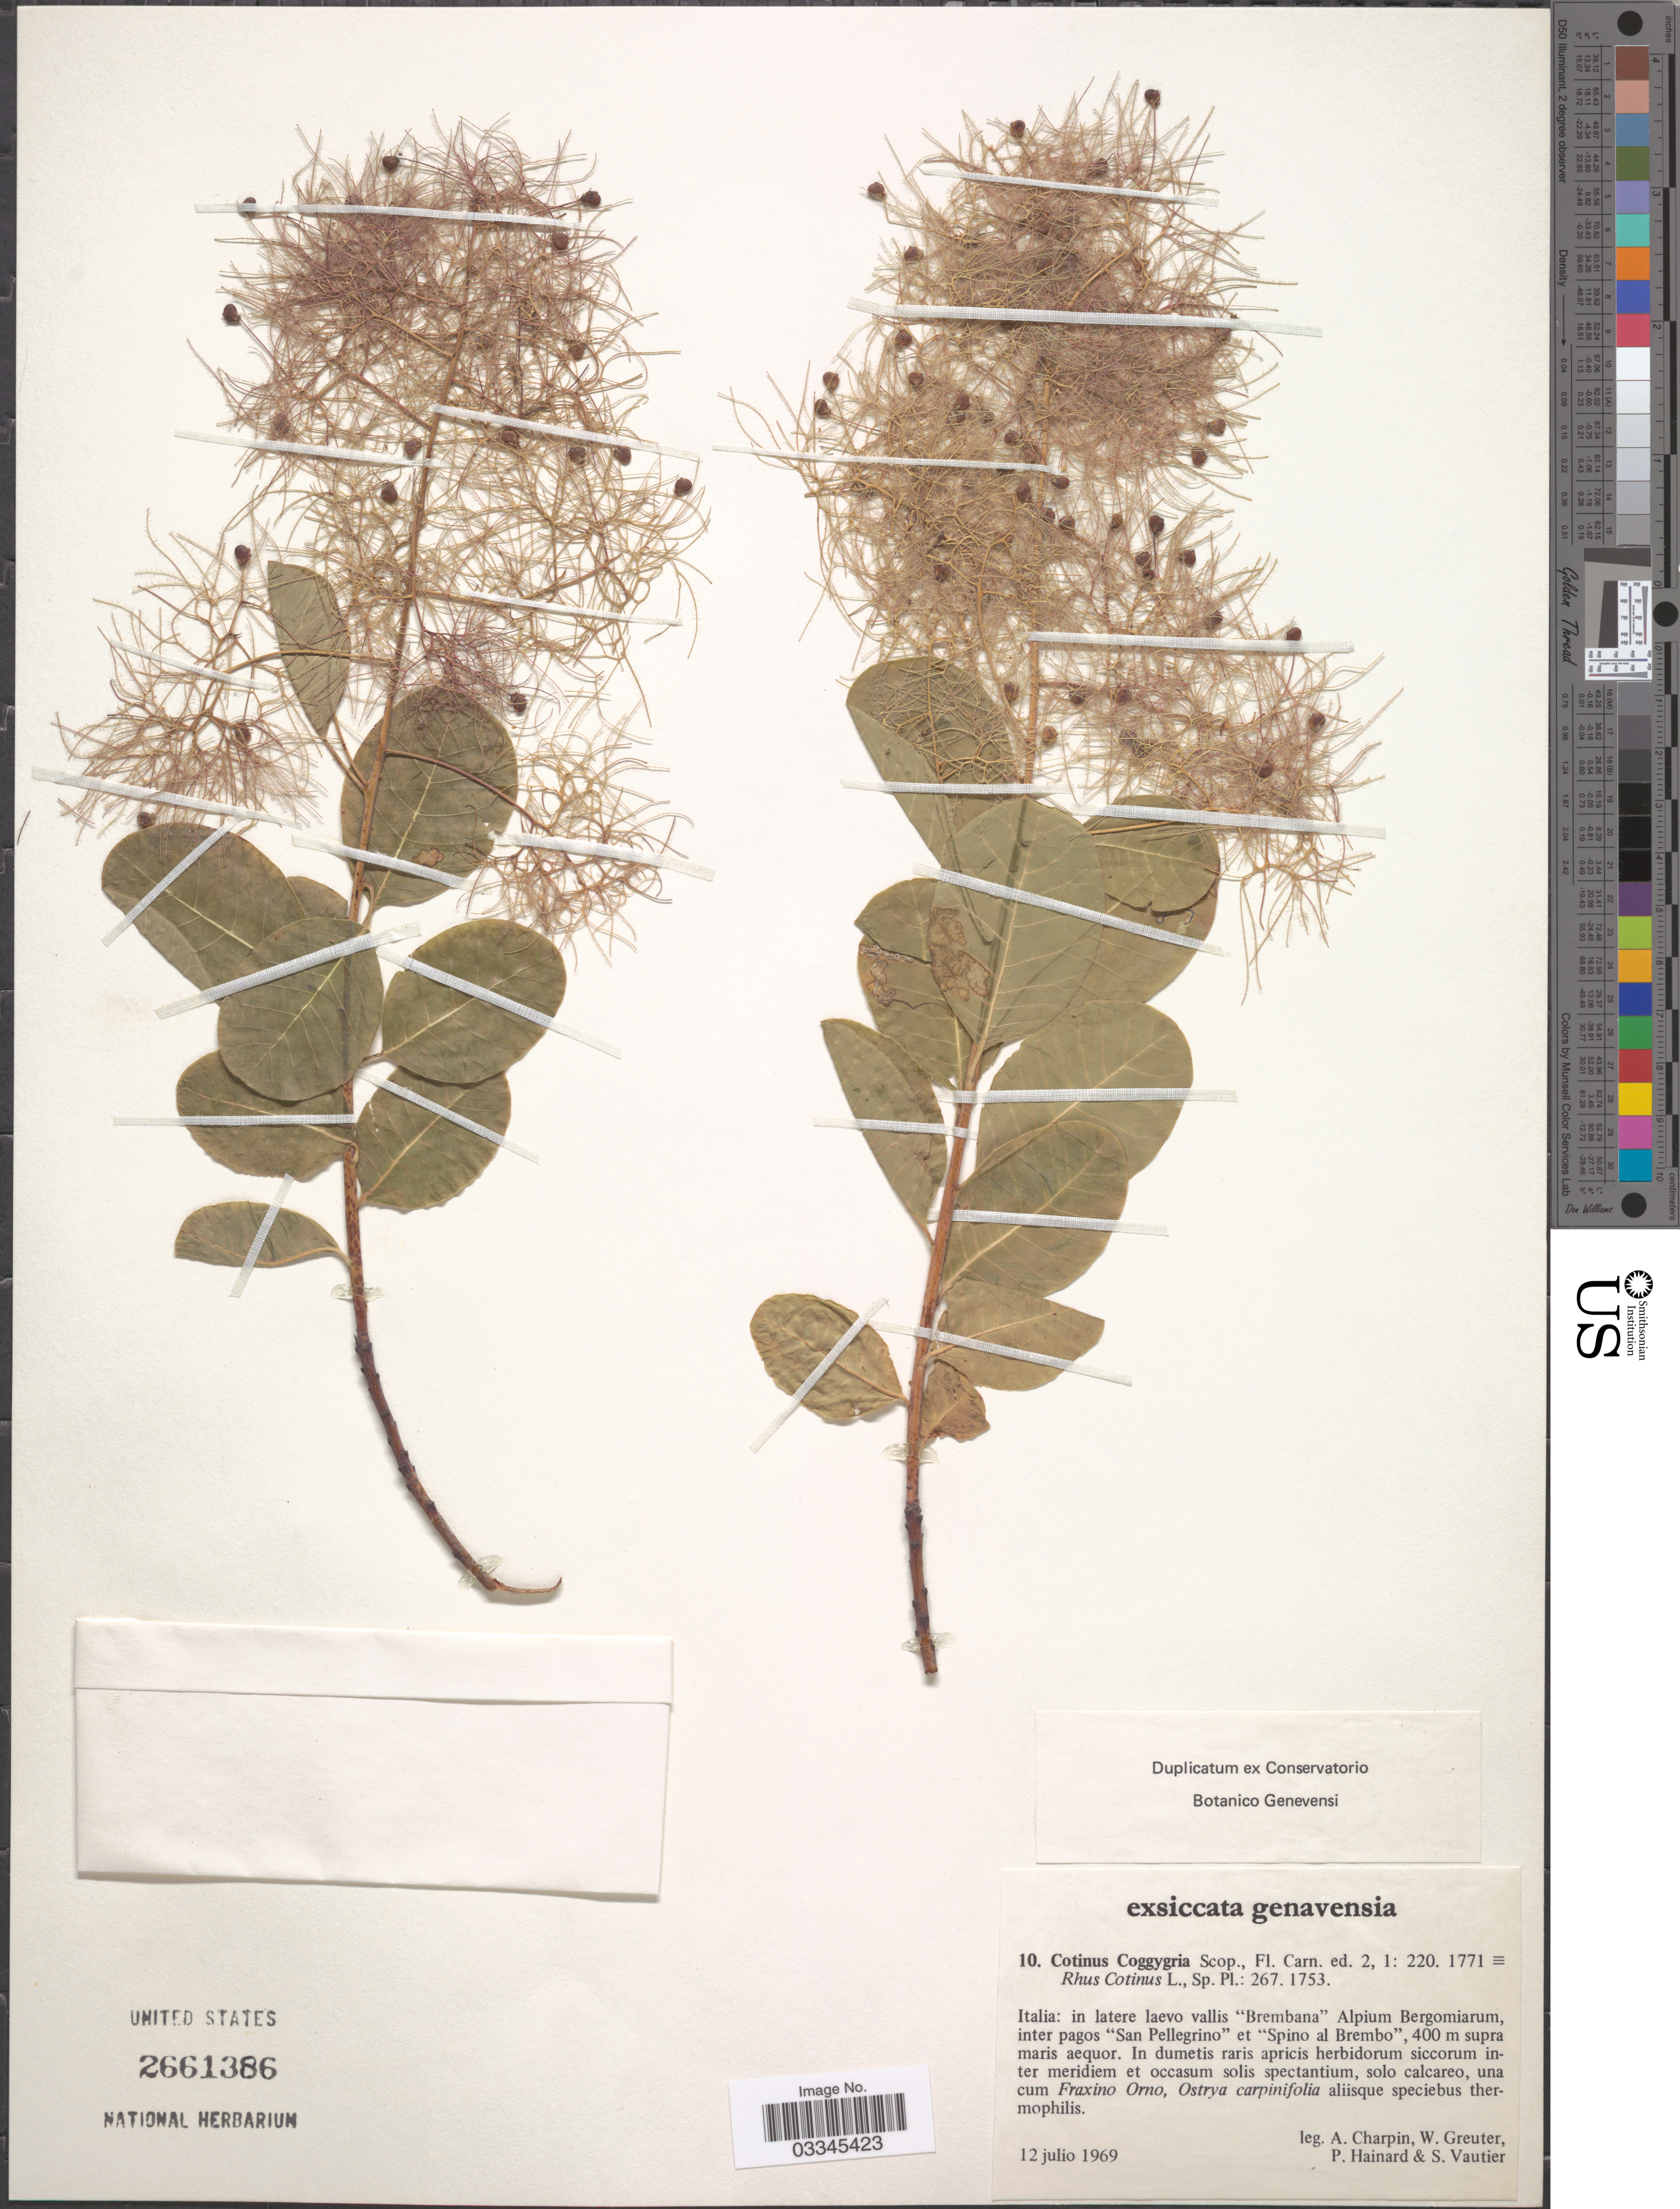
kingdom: Plantae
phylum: Tracheophyta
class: Magnoliopsida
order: Sapindales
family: Anacardiaceae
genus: Cotinus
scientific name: Cotinus coggygria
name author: Scop.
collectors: A. Charpin, W. Greuter, P. Hainard & S. Vautier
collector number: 10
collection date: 1969-07-12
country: Italy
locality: Italia: in latere laevo vallis "Brembana" Alpium Bergomiarum, inter pagos "San Pellegrino" et "Spino al Brembo".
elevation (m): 400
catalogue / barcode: US 2661386